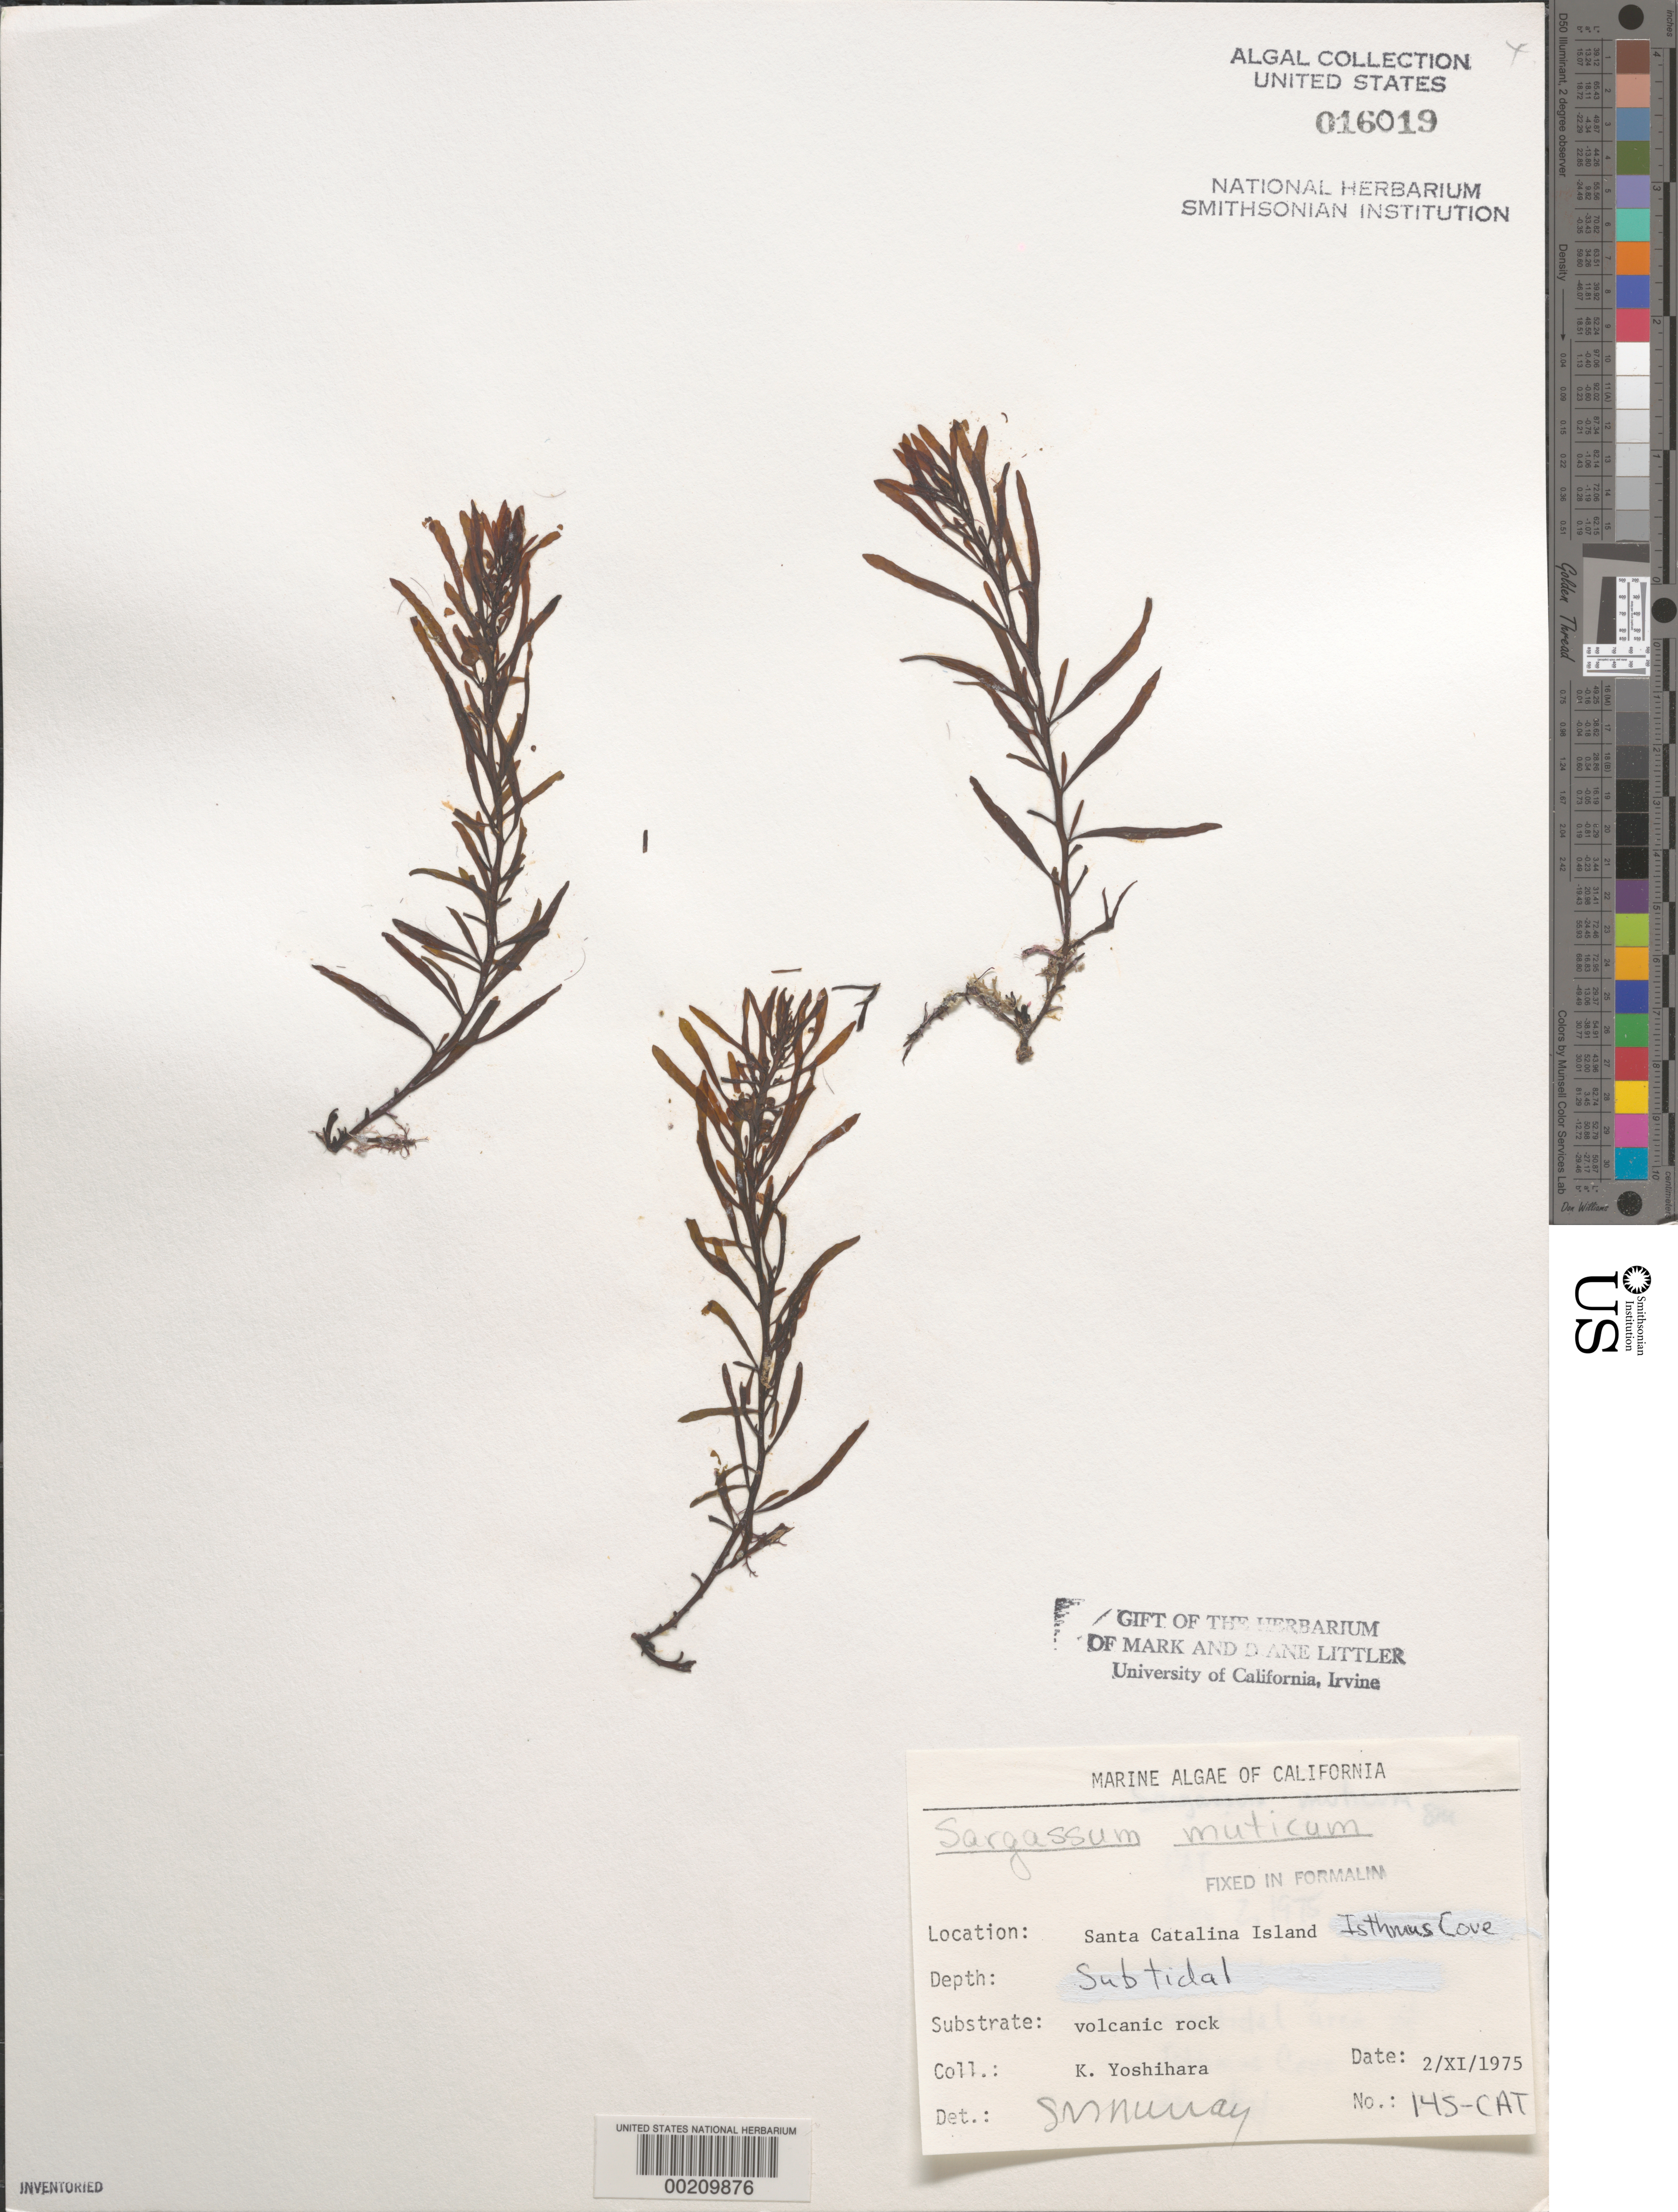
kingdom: Chromista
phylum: Ochrophyta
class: Phaeophyceae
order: Fucales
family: Sargassaceae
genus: Sargassum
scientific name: Sargassum muticum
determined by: Murray, S. N.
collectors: K. Yoshihara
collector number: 145-cat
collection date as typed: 02 Nov 1975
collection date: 1975-11-02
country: United States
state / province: California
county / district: Los Angeles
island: Santa Catalina Island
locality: Isthmus Cove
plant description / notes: BLM-SOCALBIGHT Rocky Intertidal Survey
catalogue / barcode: US 16019